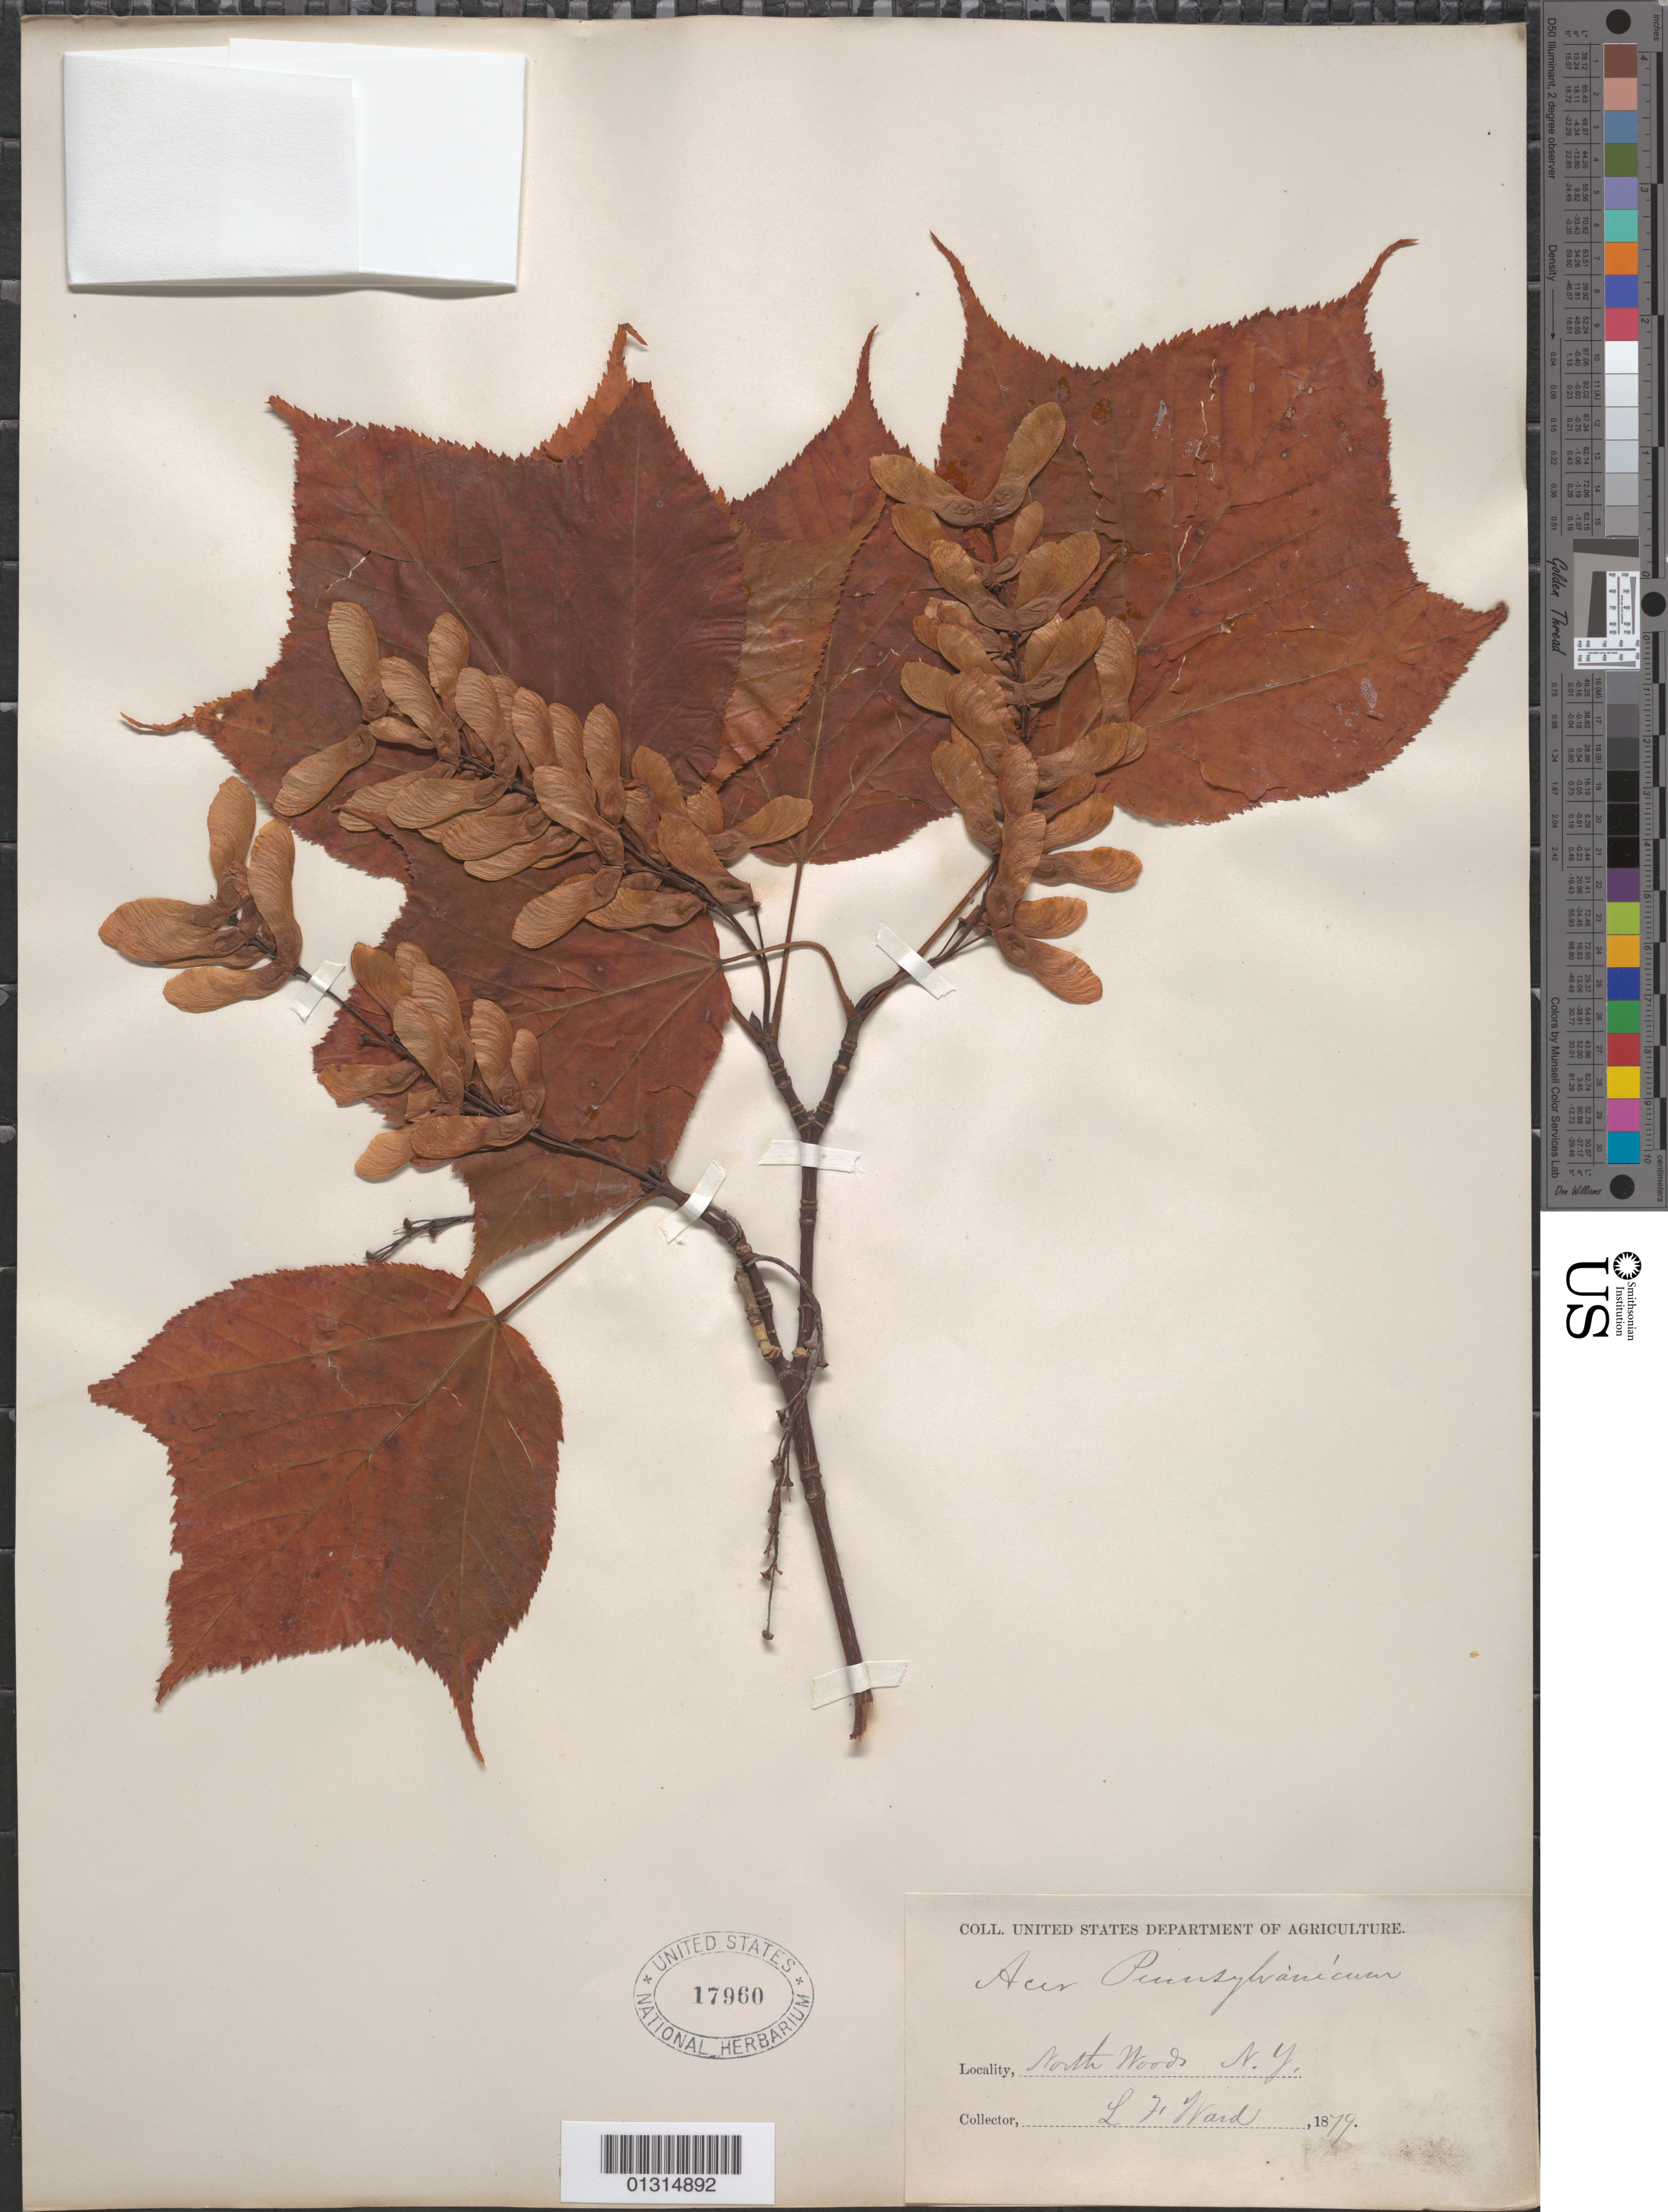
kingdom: Plantae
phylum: Tracheophyta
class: Magnoliopsida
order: Sapindales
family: Sapindaceae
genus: Acer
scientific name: Acer pensylvanicum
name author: L.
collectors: L. F. Ward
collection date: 1879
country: United States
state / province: New York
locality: North Woods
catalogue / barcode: US 17960